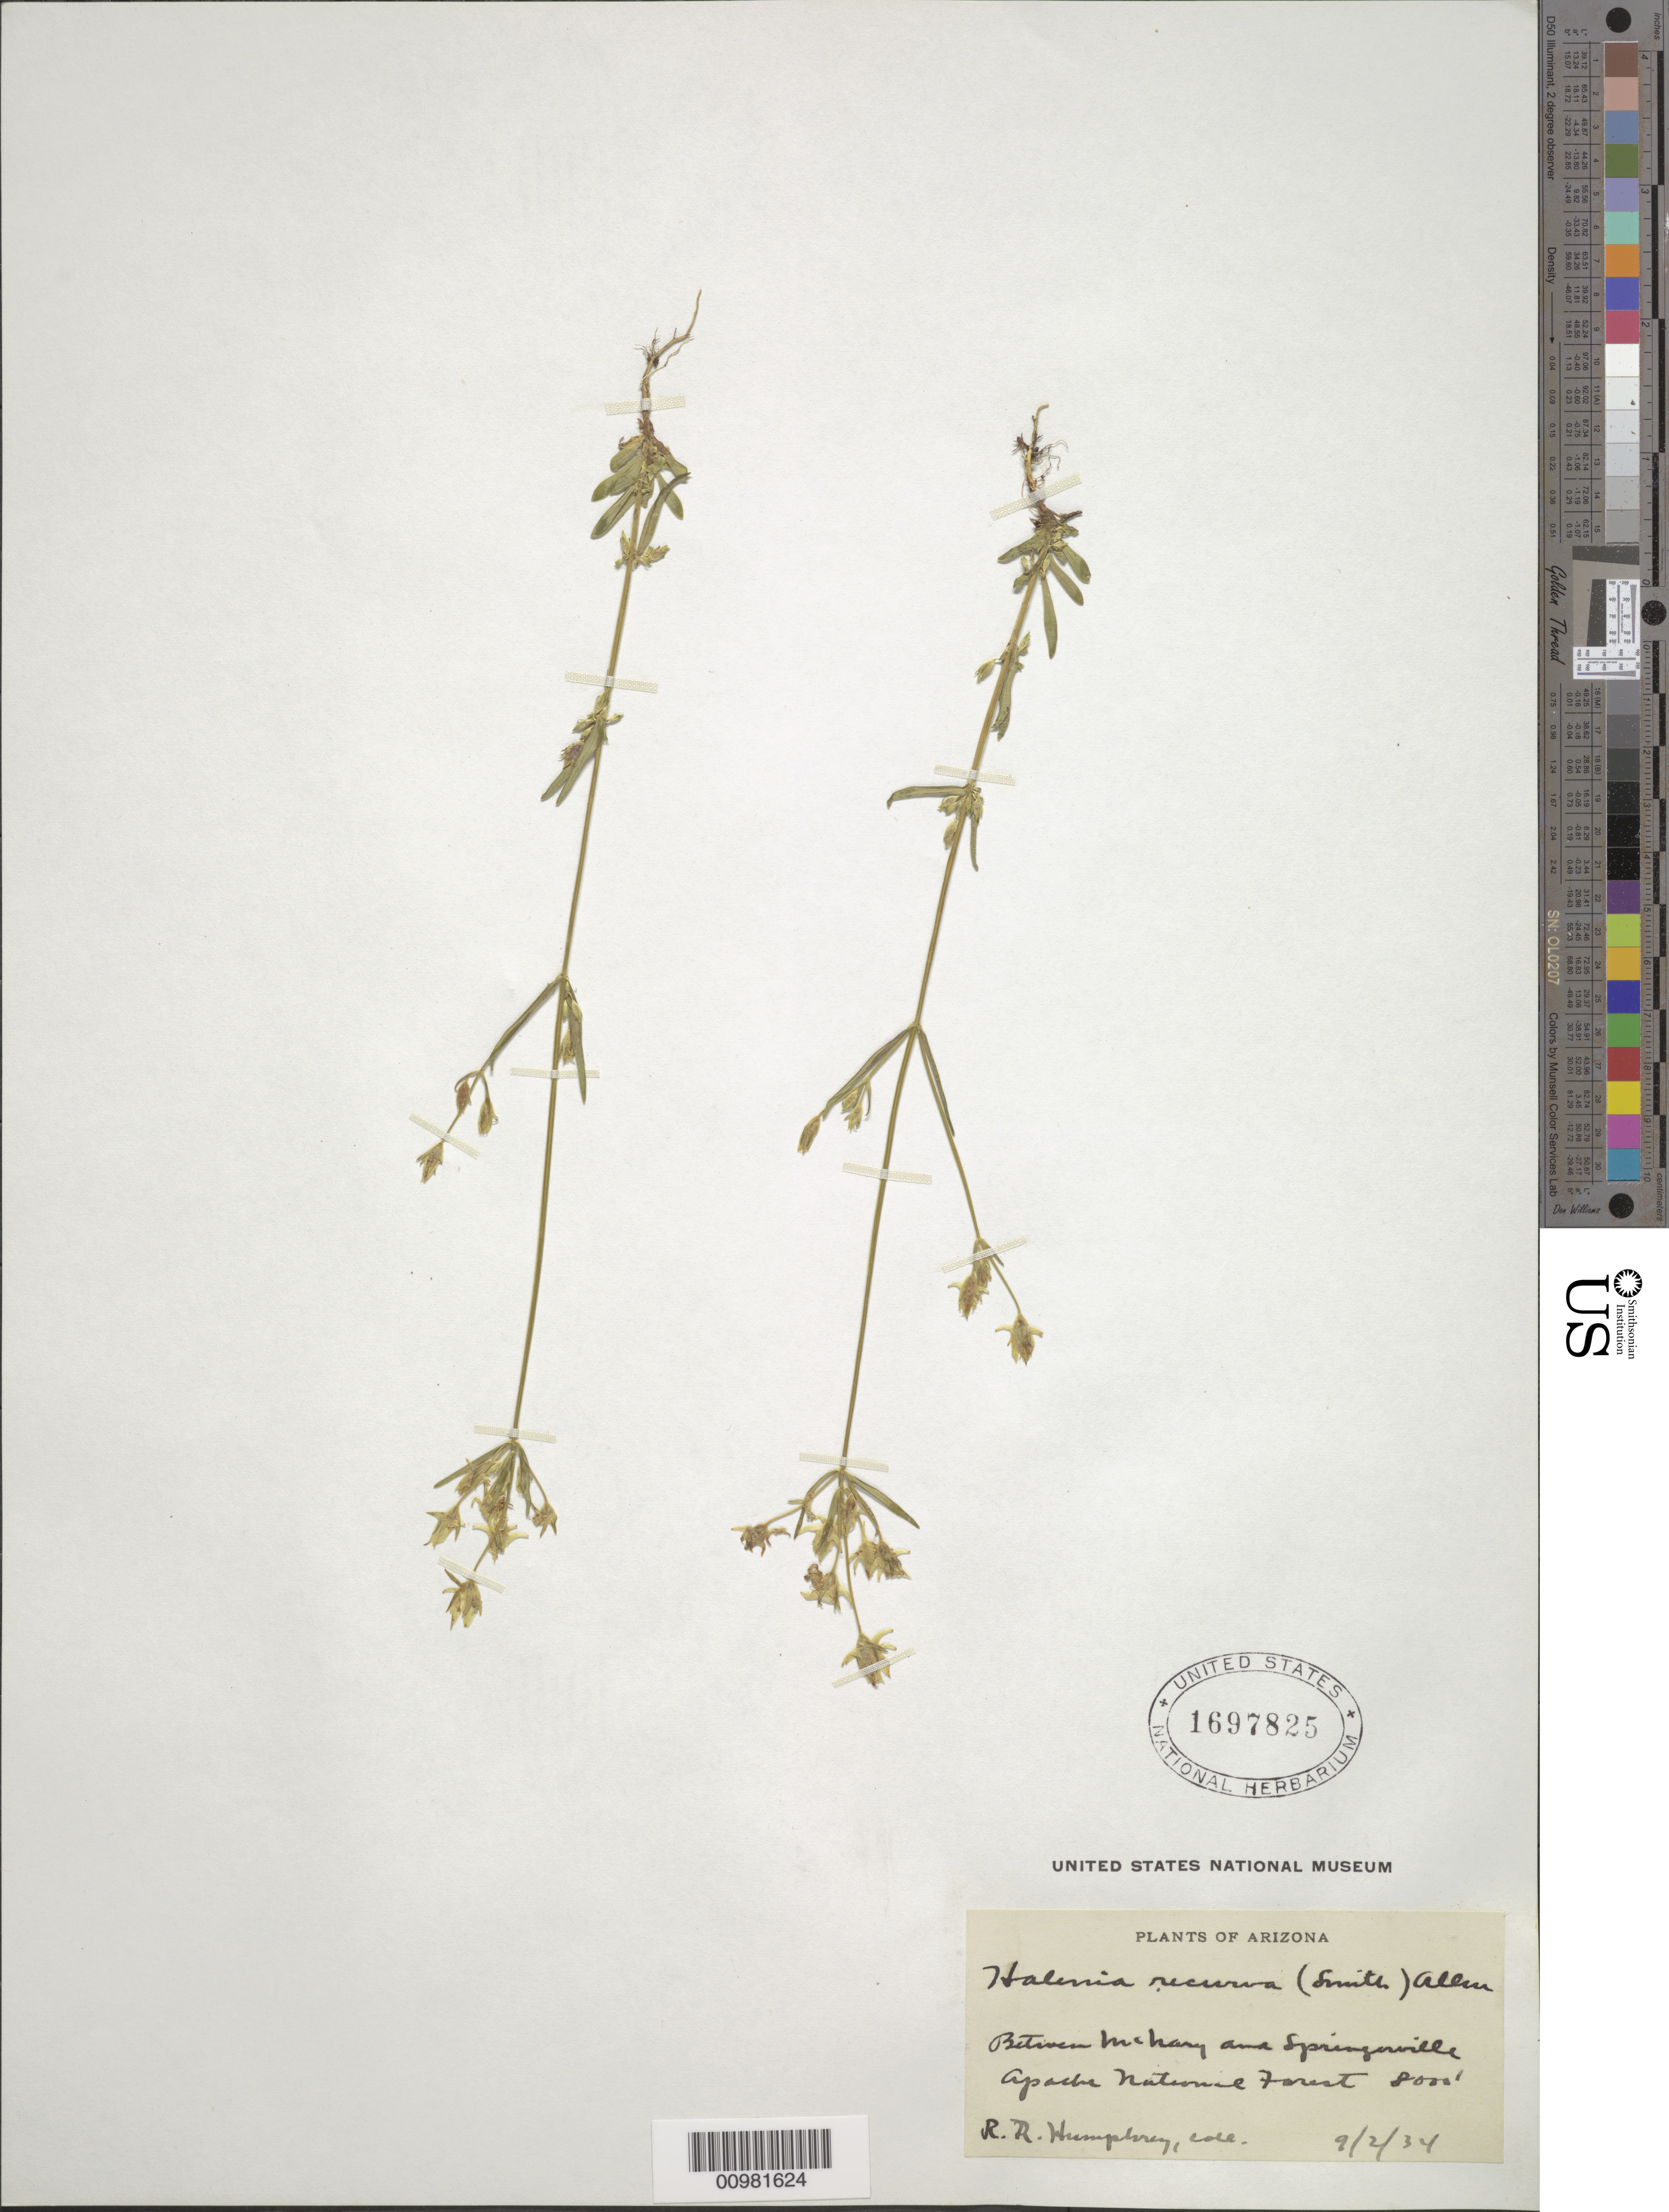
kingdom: Plantae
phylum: Tracheophyta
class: Magnoliopsida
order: Gentianales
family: Gentianaceae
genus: Halenia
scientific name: Halenia recurva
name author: (Sm.) C.K. Allen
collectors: R. Humphrey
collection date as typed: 02 Sep 1934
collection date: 1934-09-02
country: United States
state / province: Arizona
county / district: Apache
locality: Apache National Forest; Between McNary and Springerville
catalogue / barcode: US 1697825